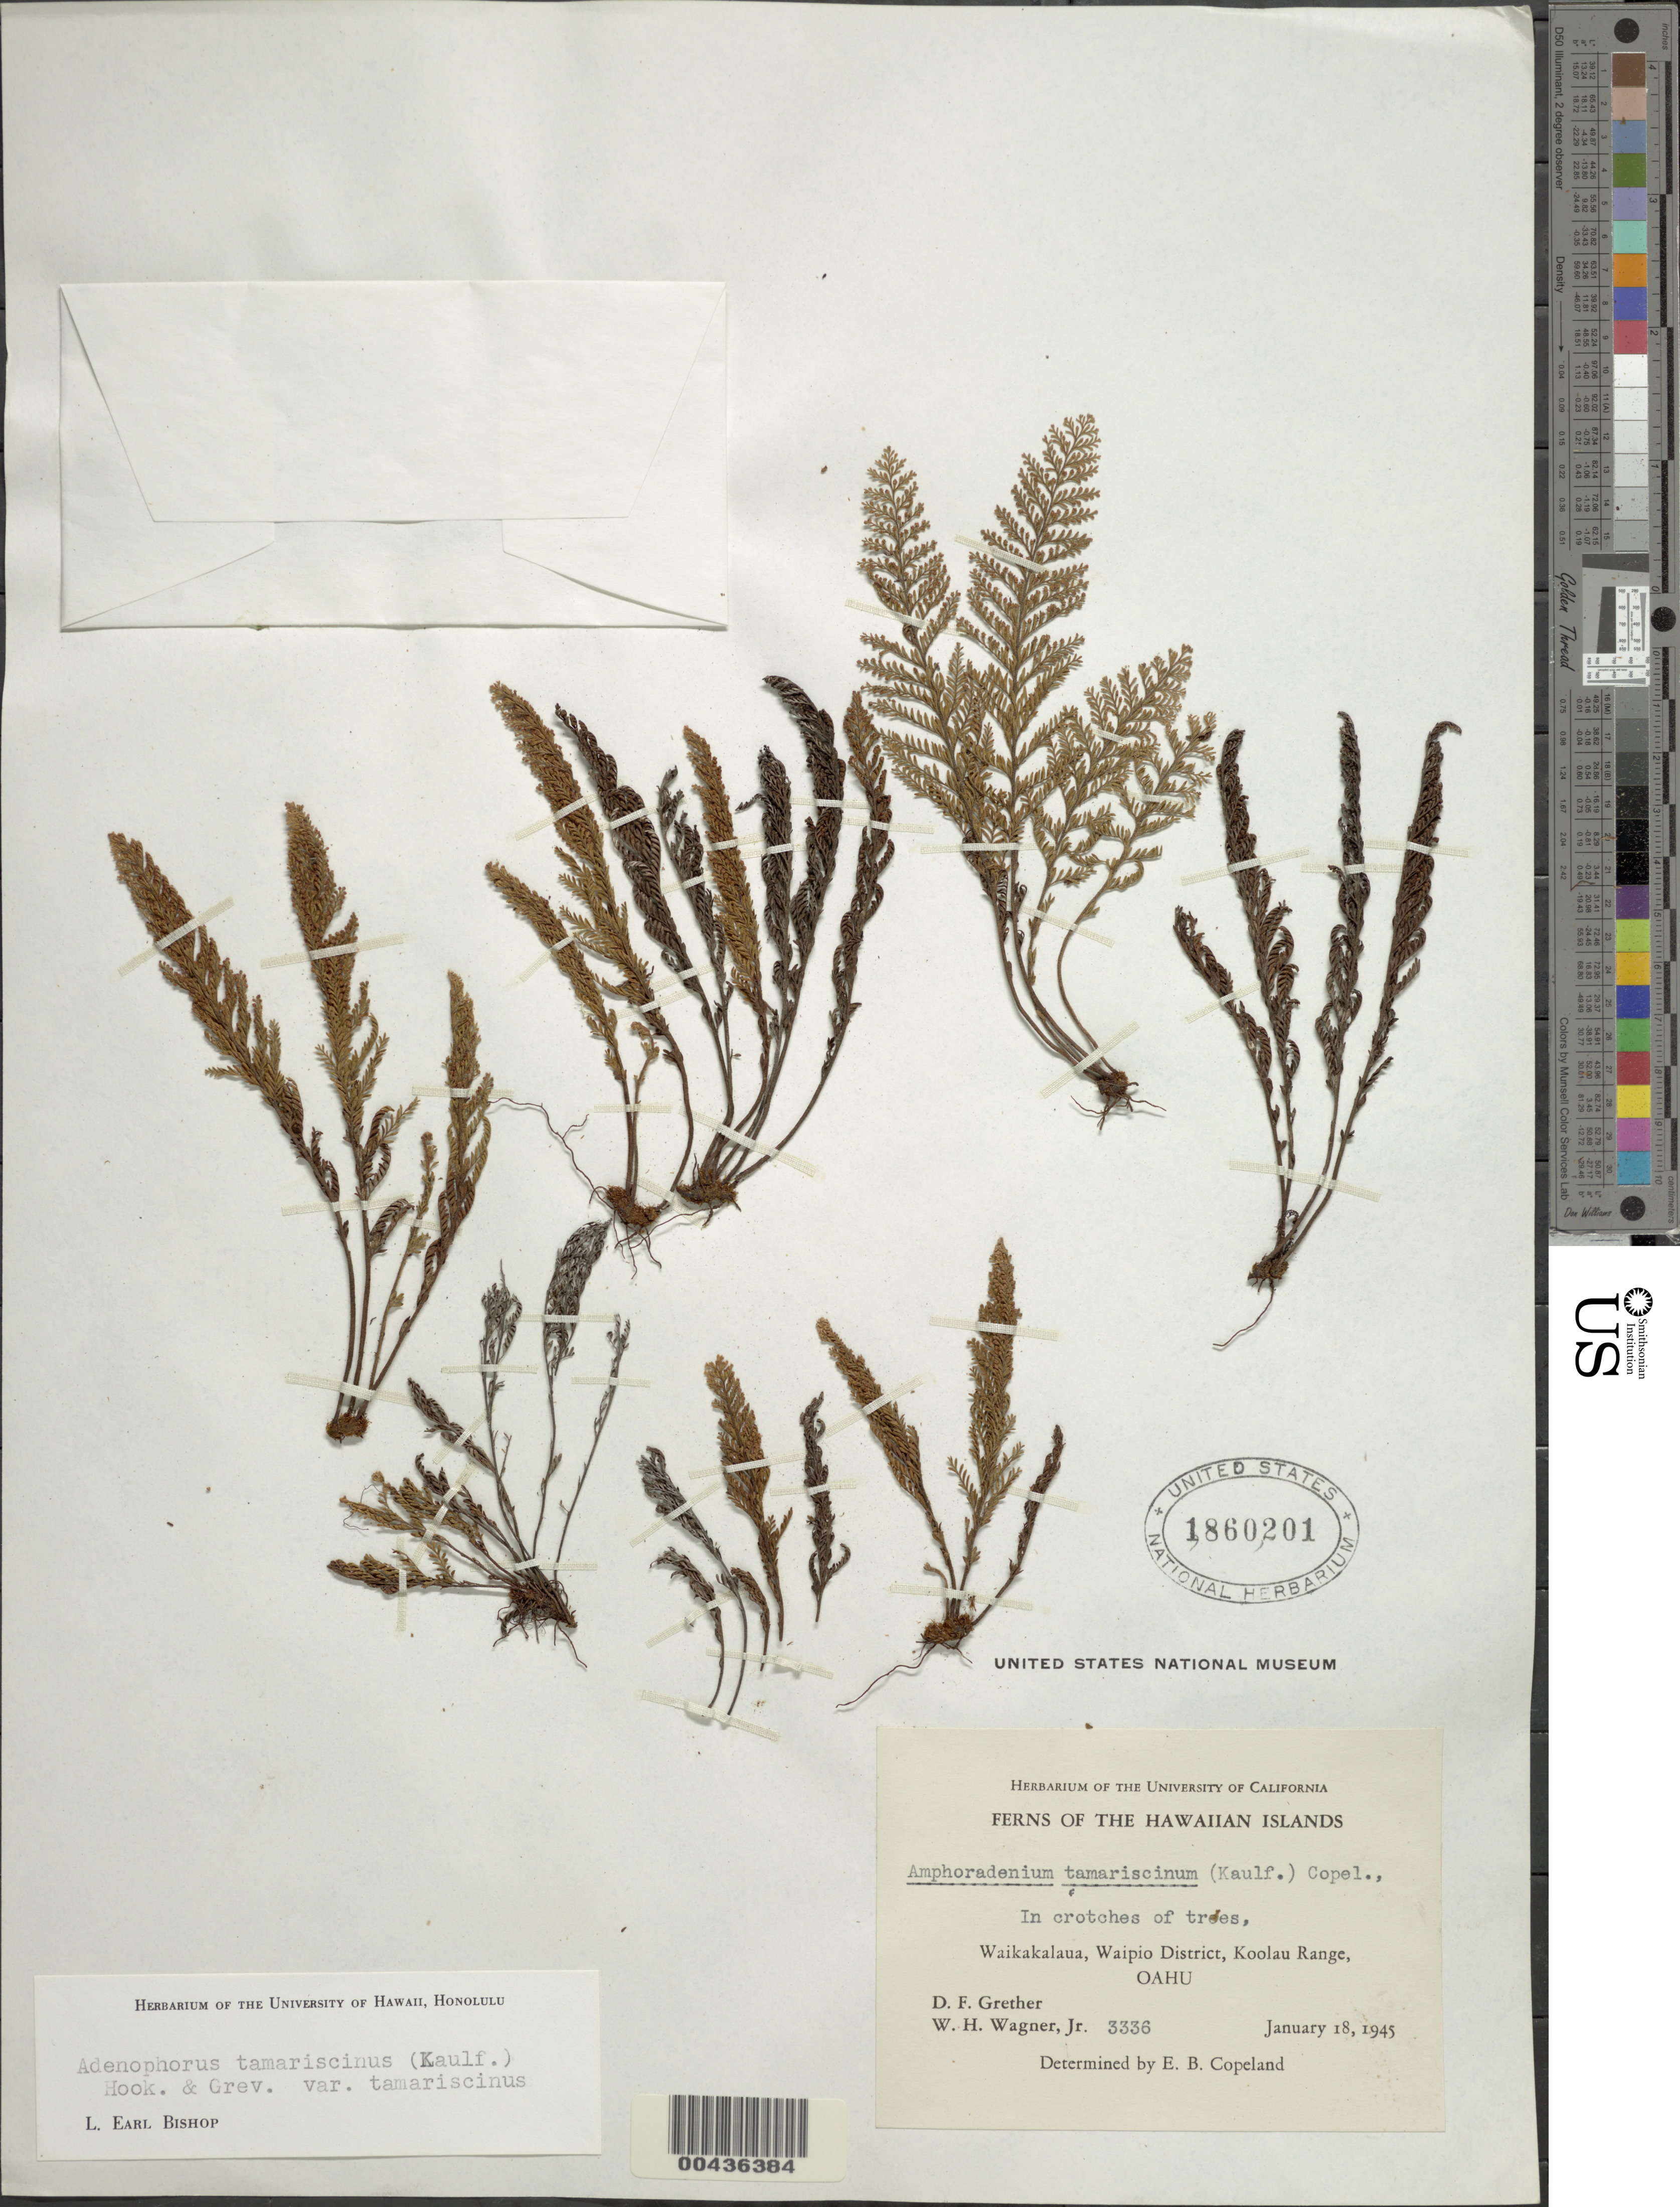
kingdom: Plantae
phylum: Tracheophyta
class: Polypodiopsida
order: Polypodiales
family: Polypodiaceae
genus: Adenophorus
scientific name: Adenophorus tamariscinus var. tamariscinus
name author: Hook. & Grev.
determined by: Bishop, L. E.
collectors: D. F. Grether & W. H. Wagner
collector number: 3336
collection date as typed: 18 Jan 1945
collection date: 1945-01-18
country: United States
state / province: Hawaii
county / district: Honolulu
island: Oahu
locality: Waikakalaua, Waipio District, Koolau Range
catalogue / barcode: US 1860201